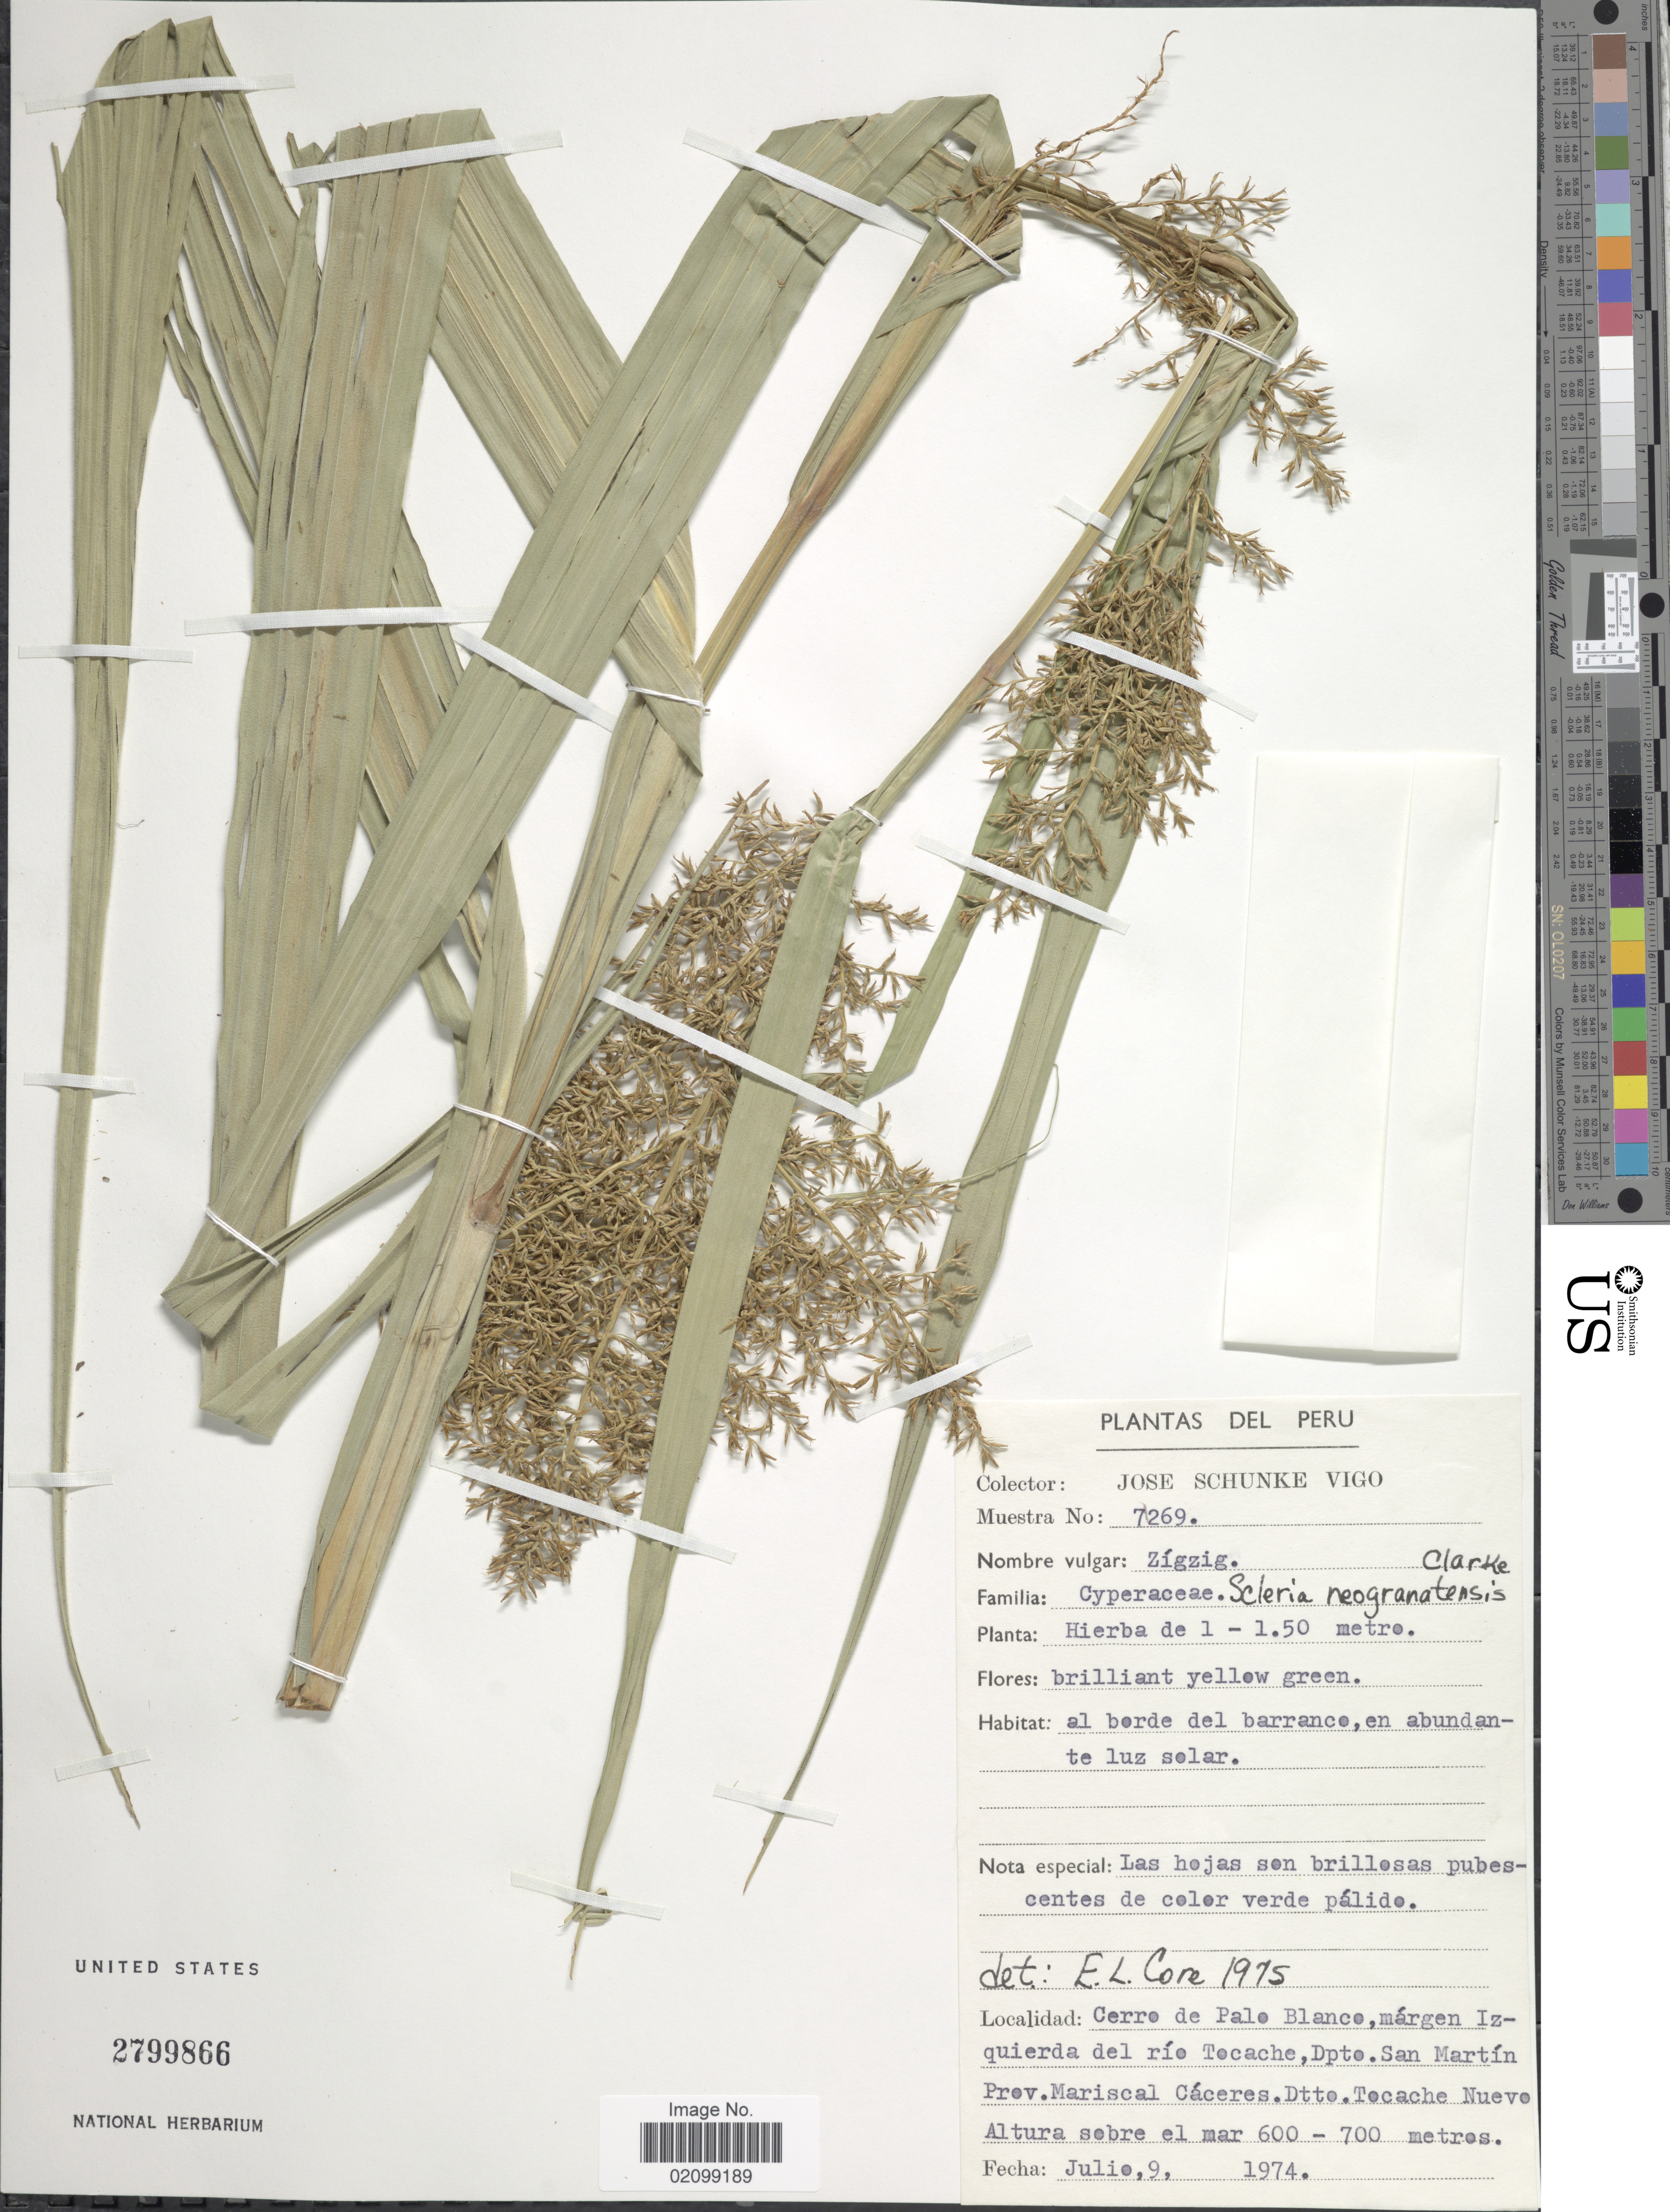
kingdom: Plantae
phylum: Tracheophyta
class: Liliopsida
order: Poales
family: Cyperaceae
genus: Scleria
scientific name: Scleria neogranatensis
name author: C.B. Clarke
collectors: J. Schunke Vigo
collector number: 7269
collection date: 1974-07-09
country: Peru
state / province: San Martín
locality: Cerro de Pale Blanco, margen Izquierda del rio Tecache, Dpto. San Martin, Prov. Mariscal Caceces. Dtto. Tocache Nueve.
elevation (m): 600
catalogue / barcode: US 2799866